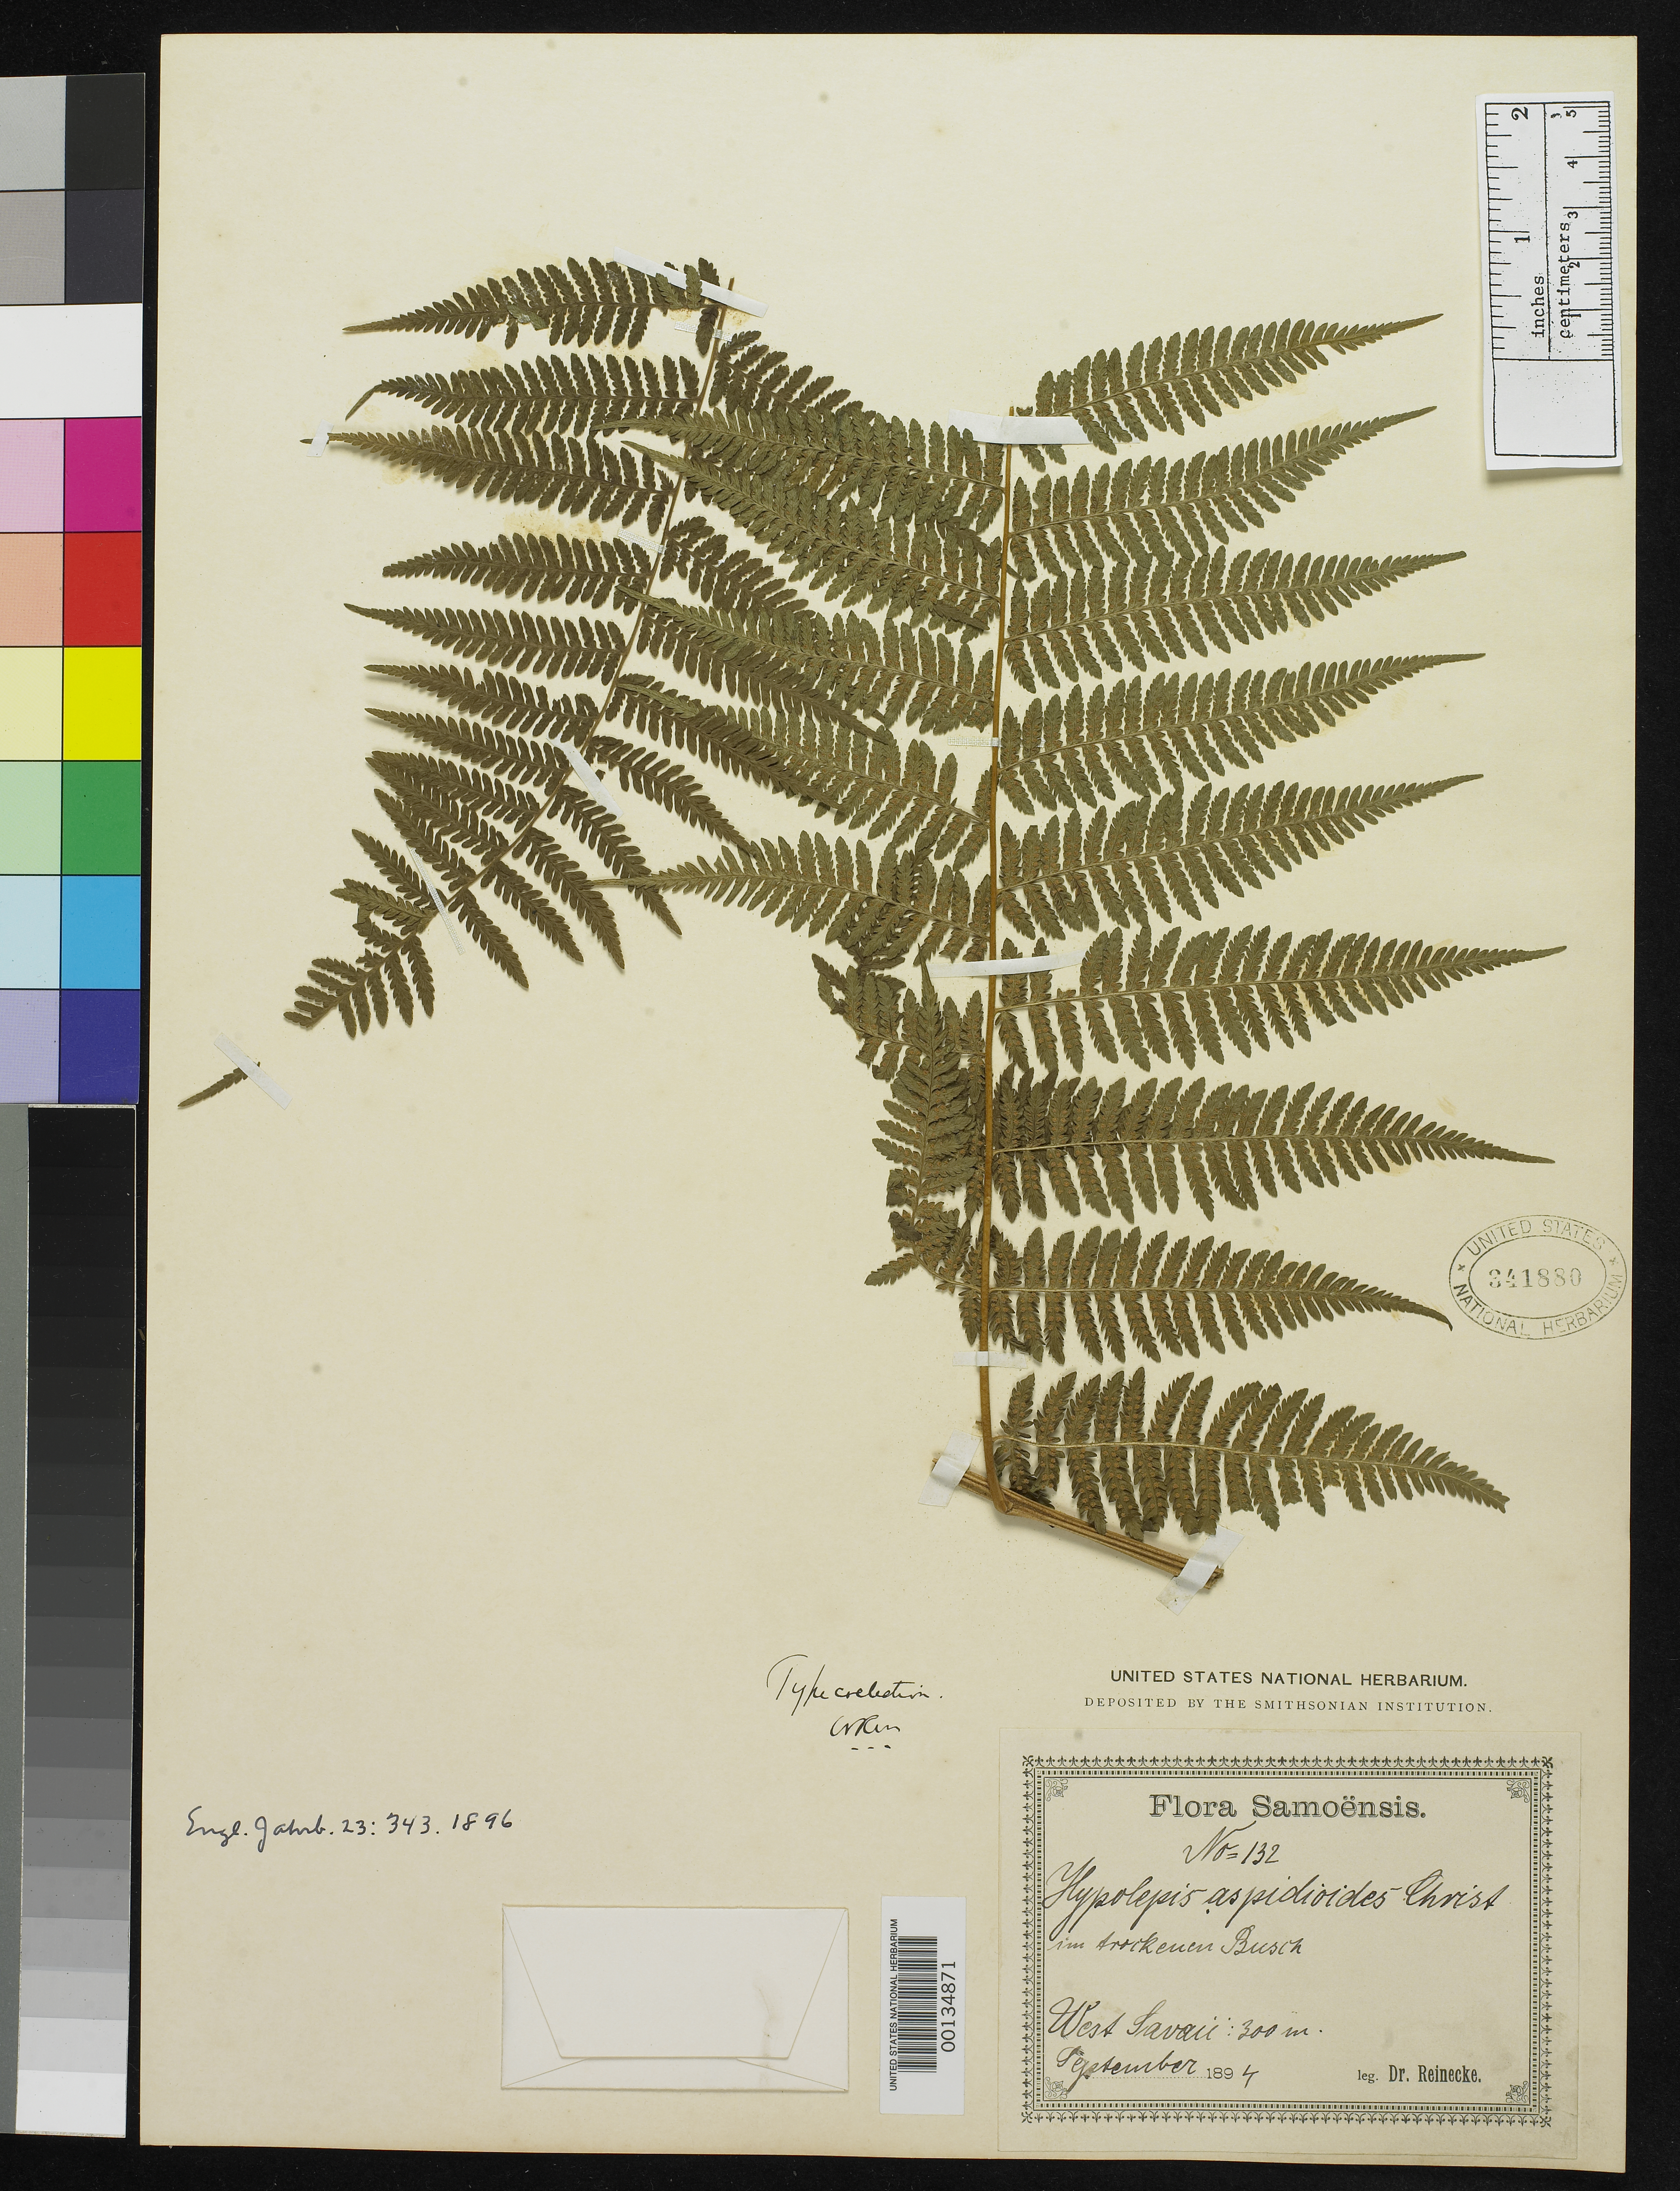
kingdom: Plantae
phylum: Tracheophyta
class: Polypodiopsida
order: Polypodiales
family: Dennstaedtiaceae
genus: Hypolepis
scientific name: Hypolepis aspidioides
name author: Christ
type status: Isotype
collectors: F. Reinecke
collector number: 132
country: Samoa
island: Savai'i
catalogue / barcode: US 341880